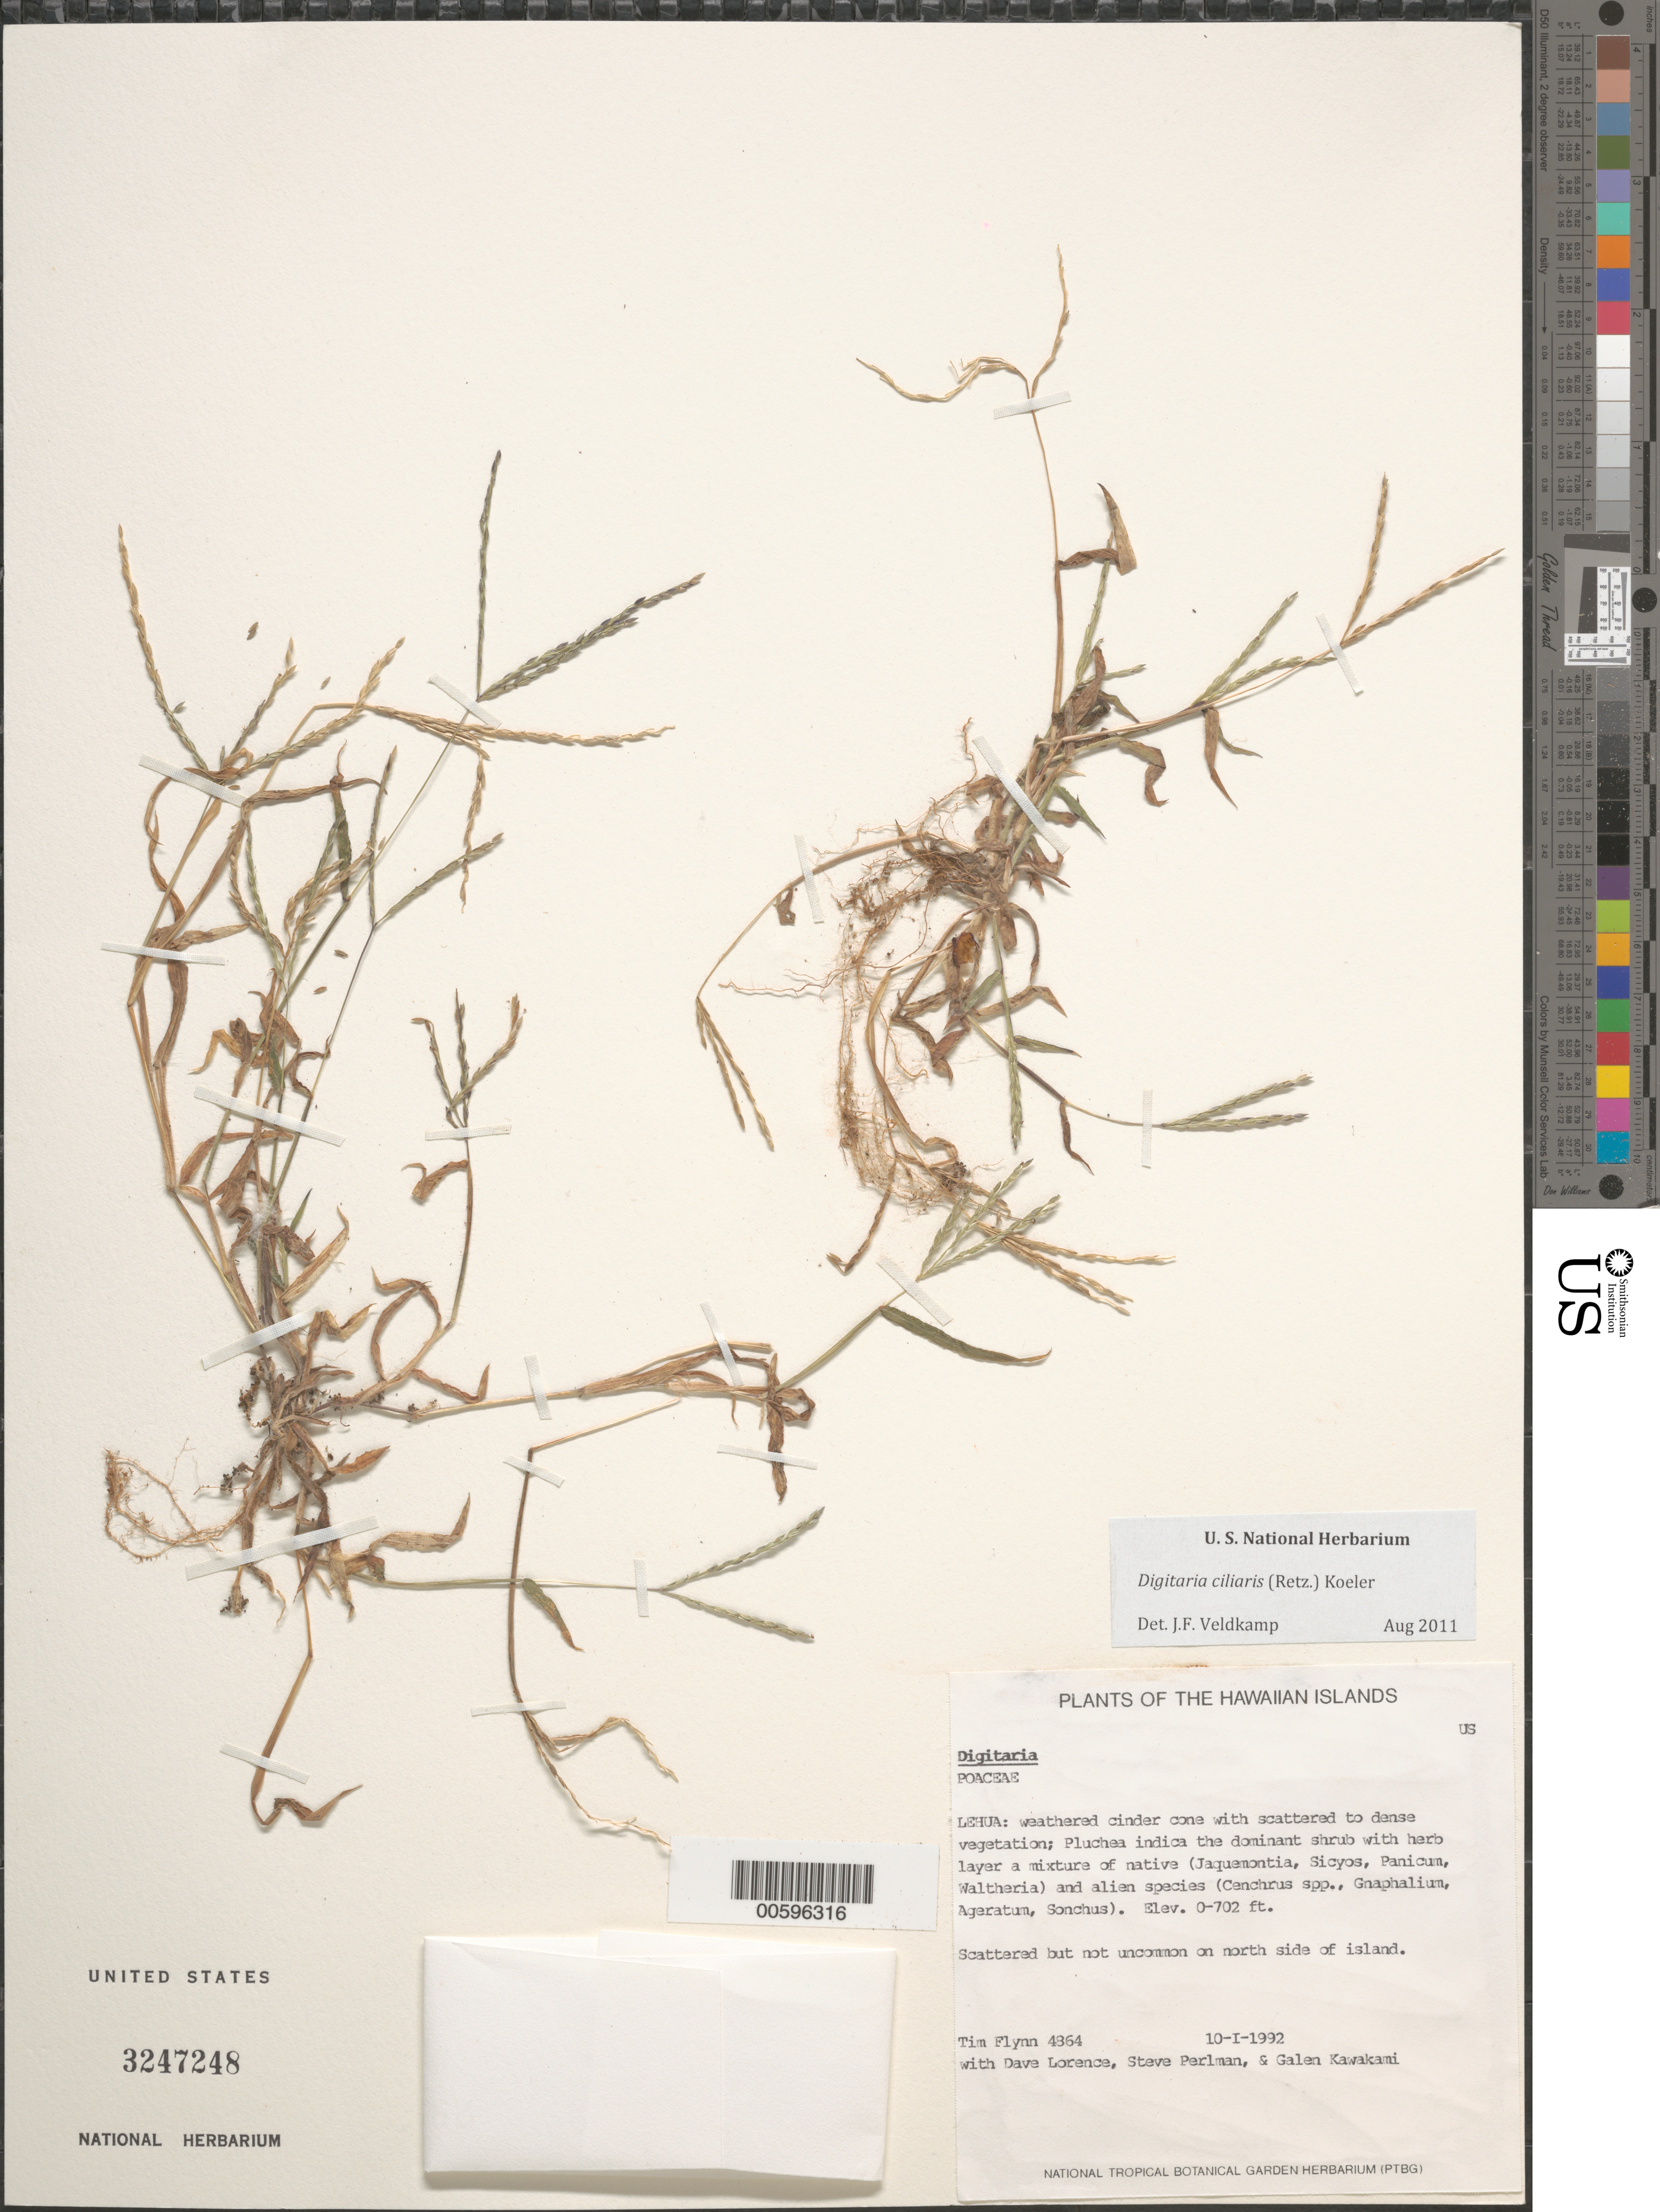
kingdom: Plantae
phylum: Tracheophyta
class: Liliopsida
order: Poales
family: Poaceae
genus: Digitaria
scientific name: Digitaria ciliaris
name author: (Retz.) Koeler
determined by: Veldkamp, J. F.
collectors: T. W. Flynn, D. Lorence, S. P. Perlman & G. Kawakami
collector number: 4864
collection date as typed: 10 Jan 1992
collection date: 1992-01-10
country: United States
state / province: Hawaii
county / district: Kauai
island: Lehua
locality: Cinder cone, N side of I.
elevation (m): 0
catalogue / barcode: US 3247248